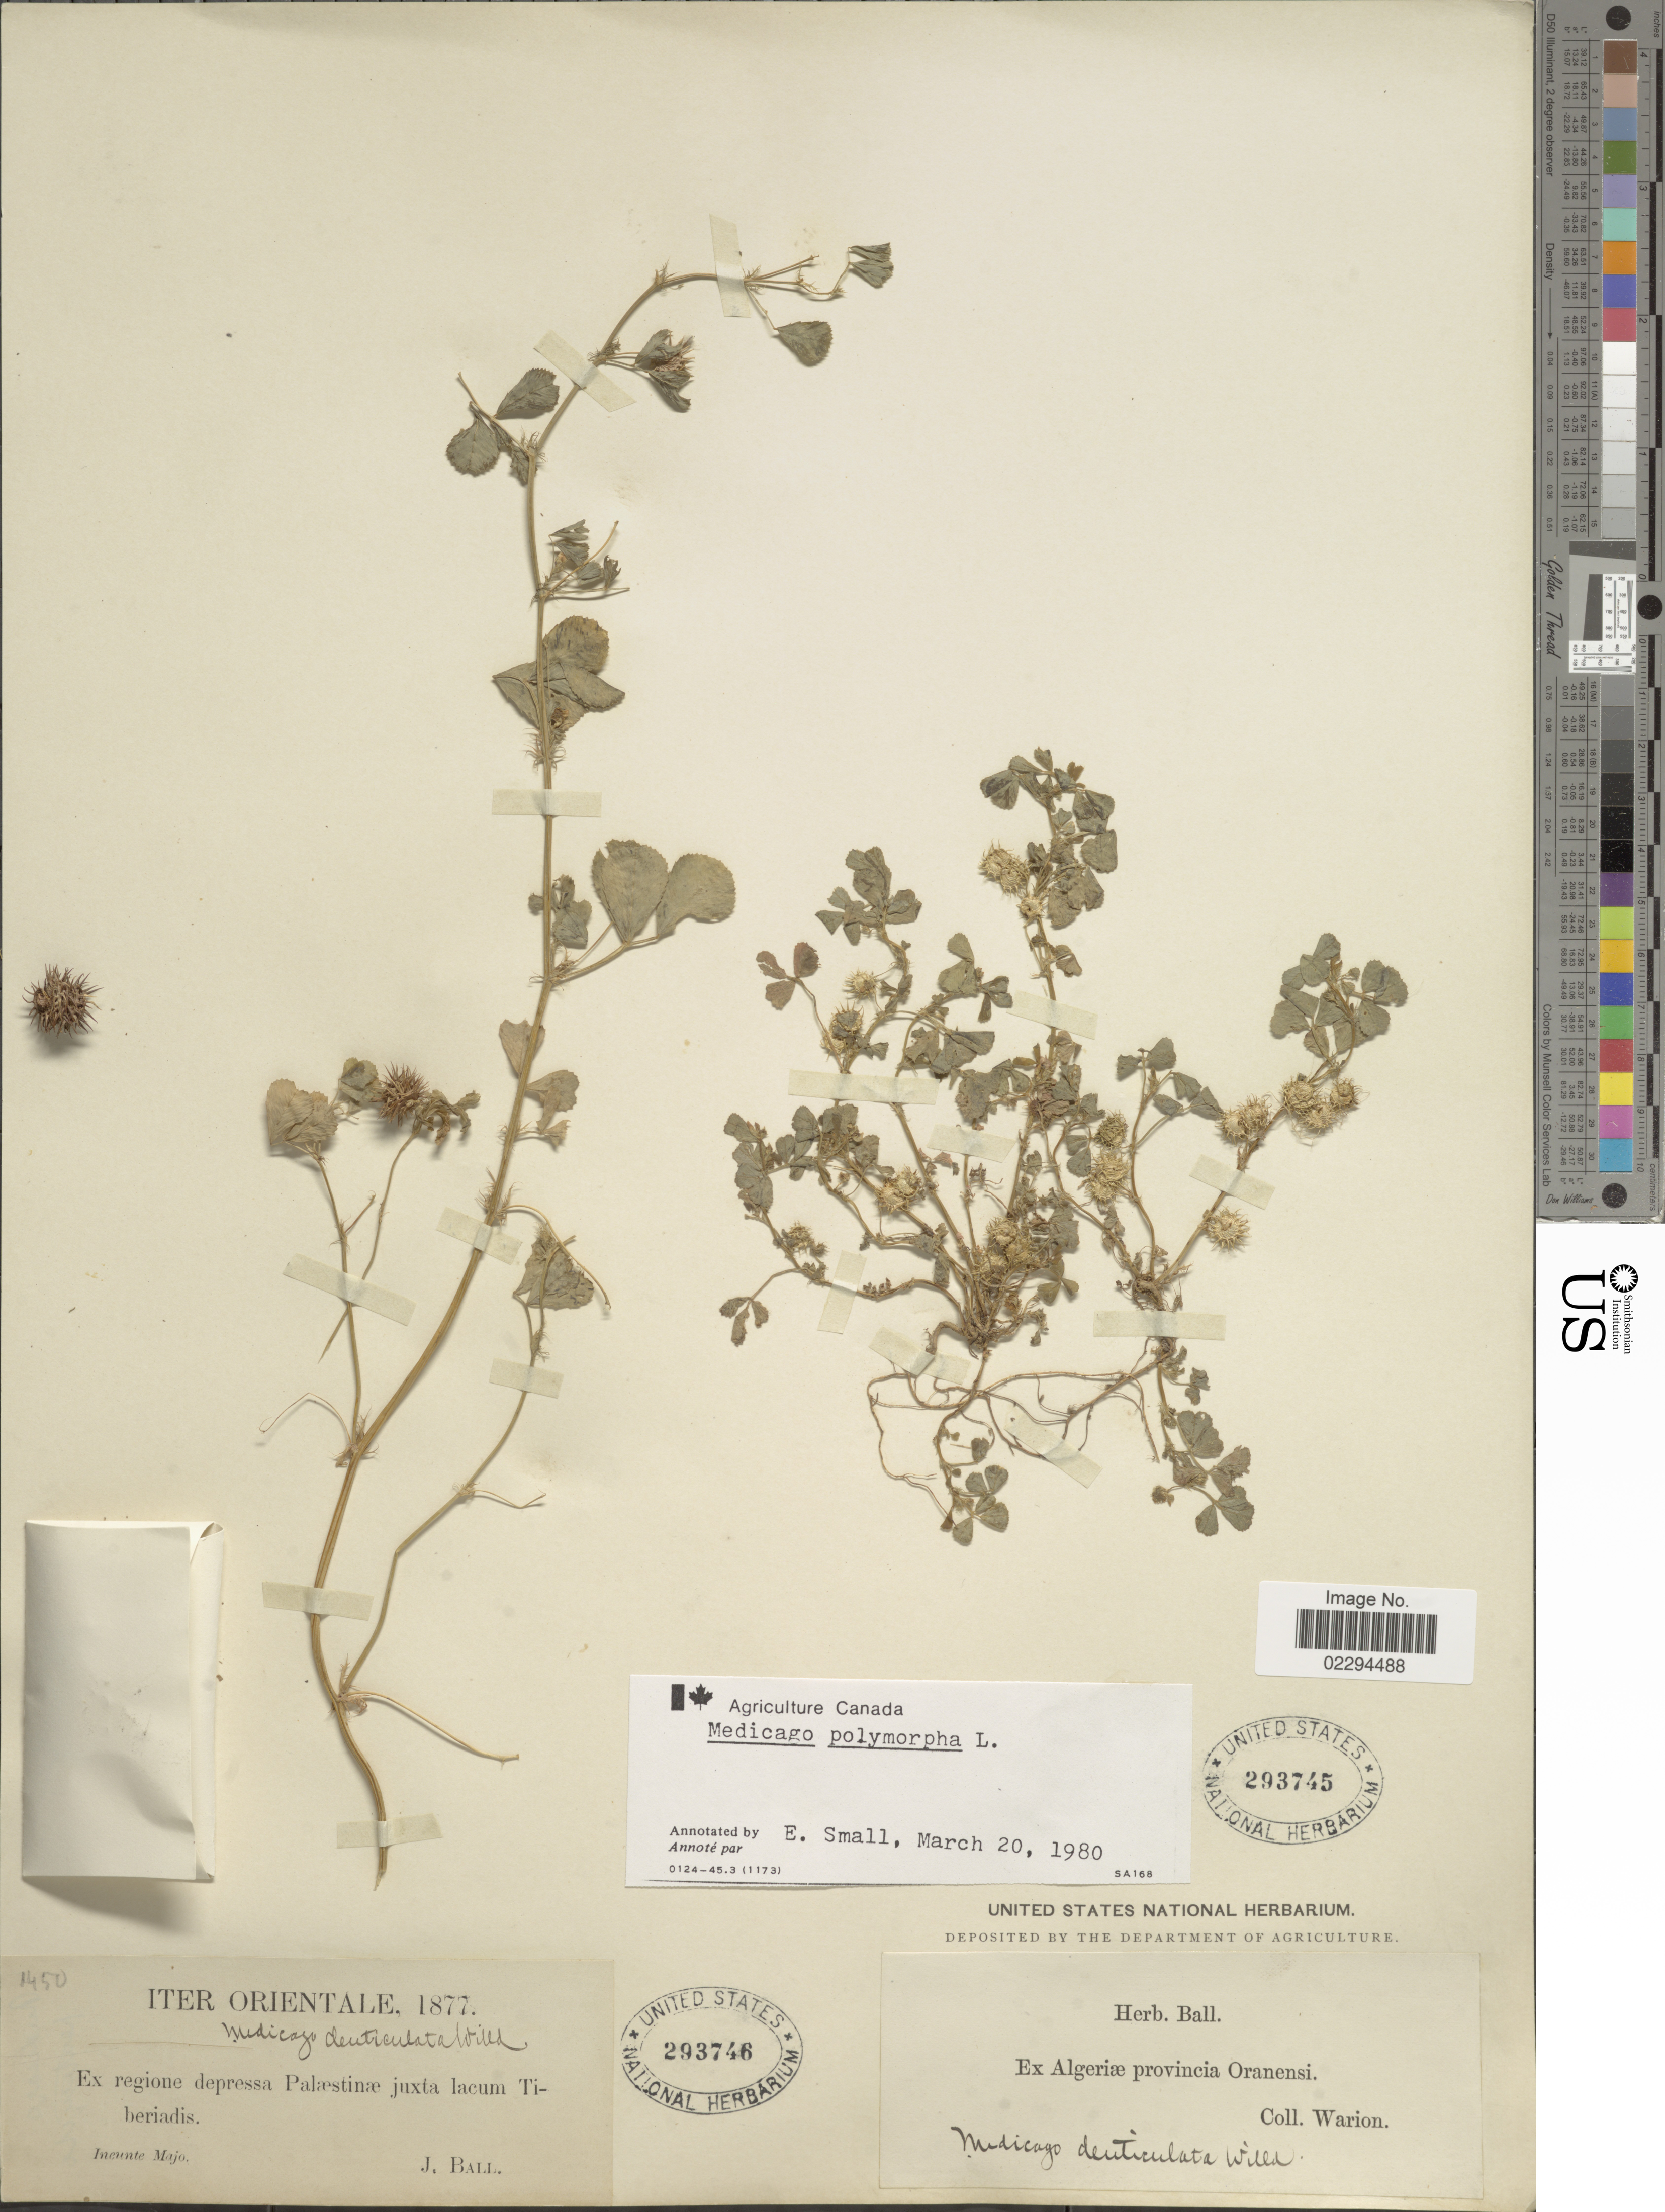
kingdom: Plantae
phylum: Tracheophyta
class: Magnoliopsida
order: Fabales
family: Fabaceae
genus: Medicago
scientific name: Medicago polymorpha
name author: L.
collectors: A. Warion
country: Algeria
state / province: Oran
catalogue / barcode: US 293745